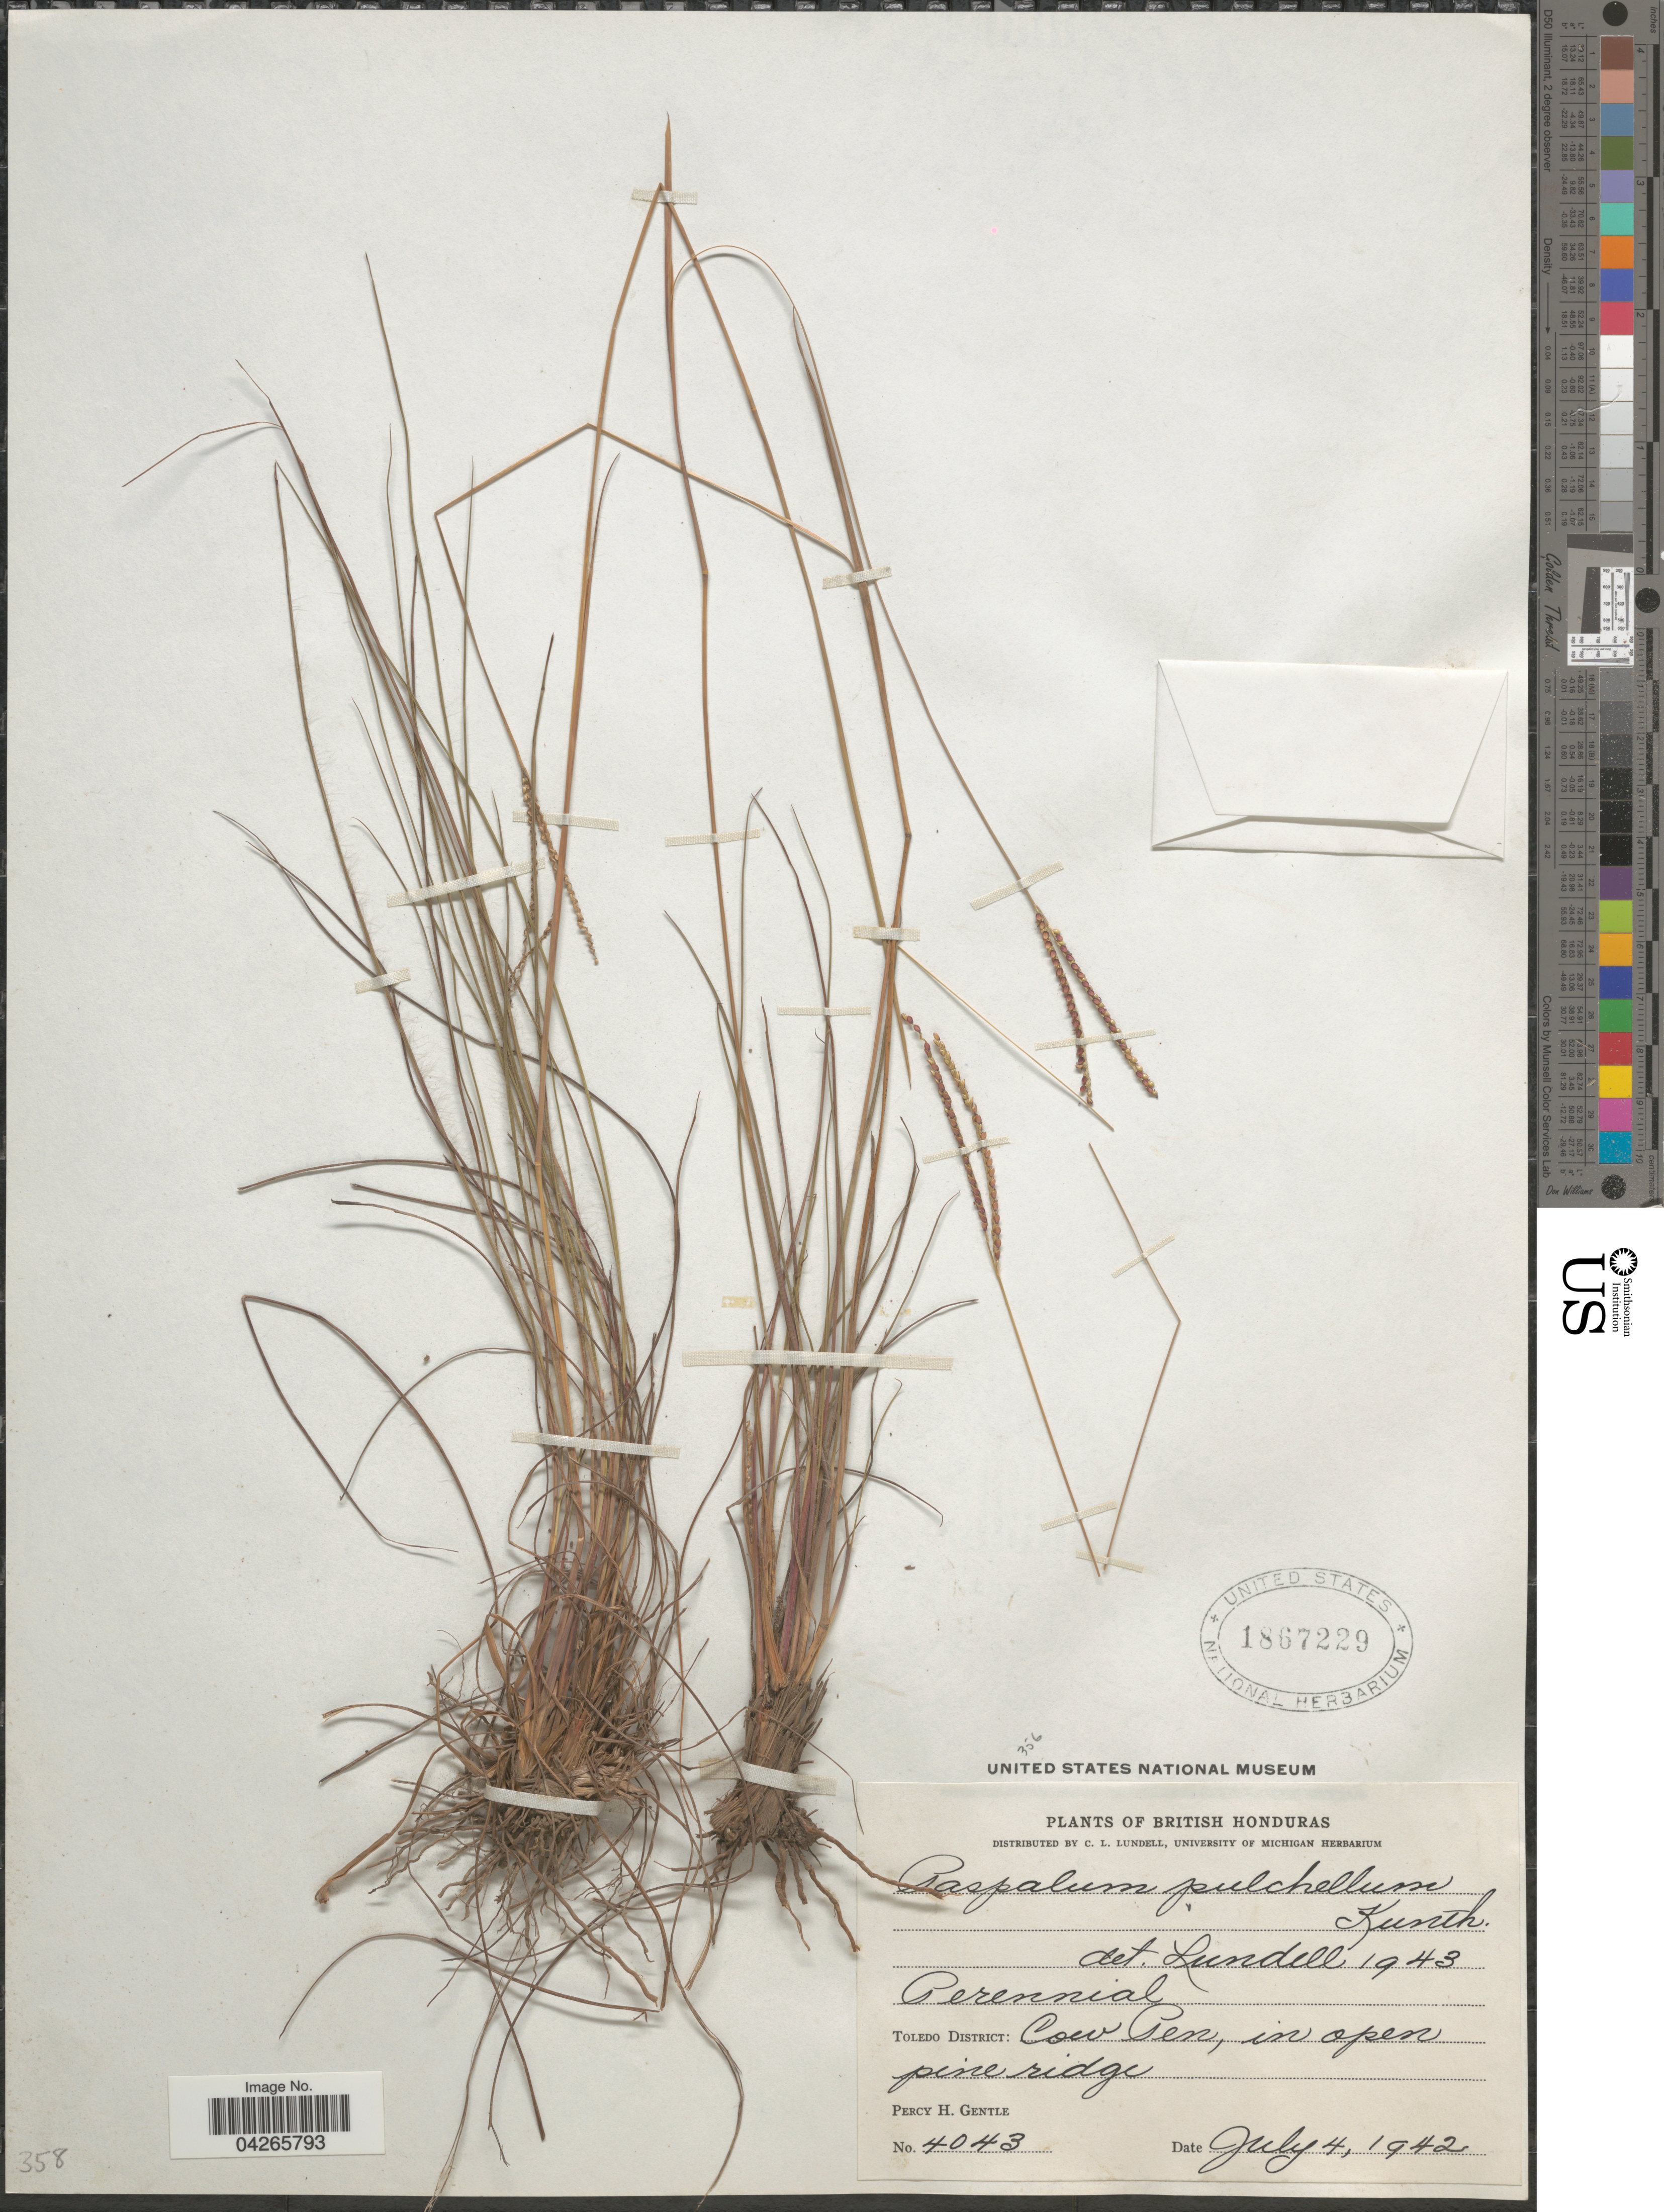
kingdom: Plantae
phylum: Tracheophyta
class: Liliopsida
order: Poales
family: Poaceae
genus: Paspalum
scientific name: Paspalum pulchellum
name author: Kunth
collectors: P. H. Gentle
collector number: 4043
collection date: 1942-07-04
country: Belize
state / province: Toledo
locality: British Honduras. Toledo District: Cow Pen.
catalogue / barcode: US 1867229